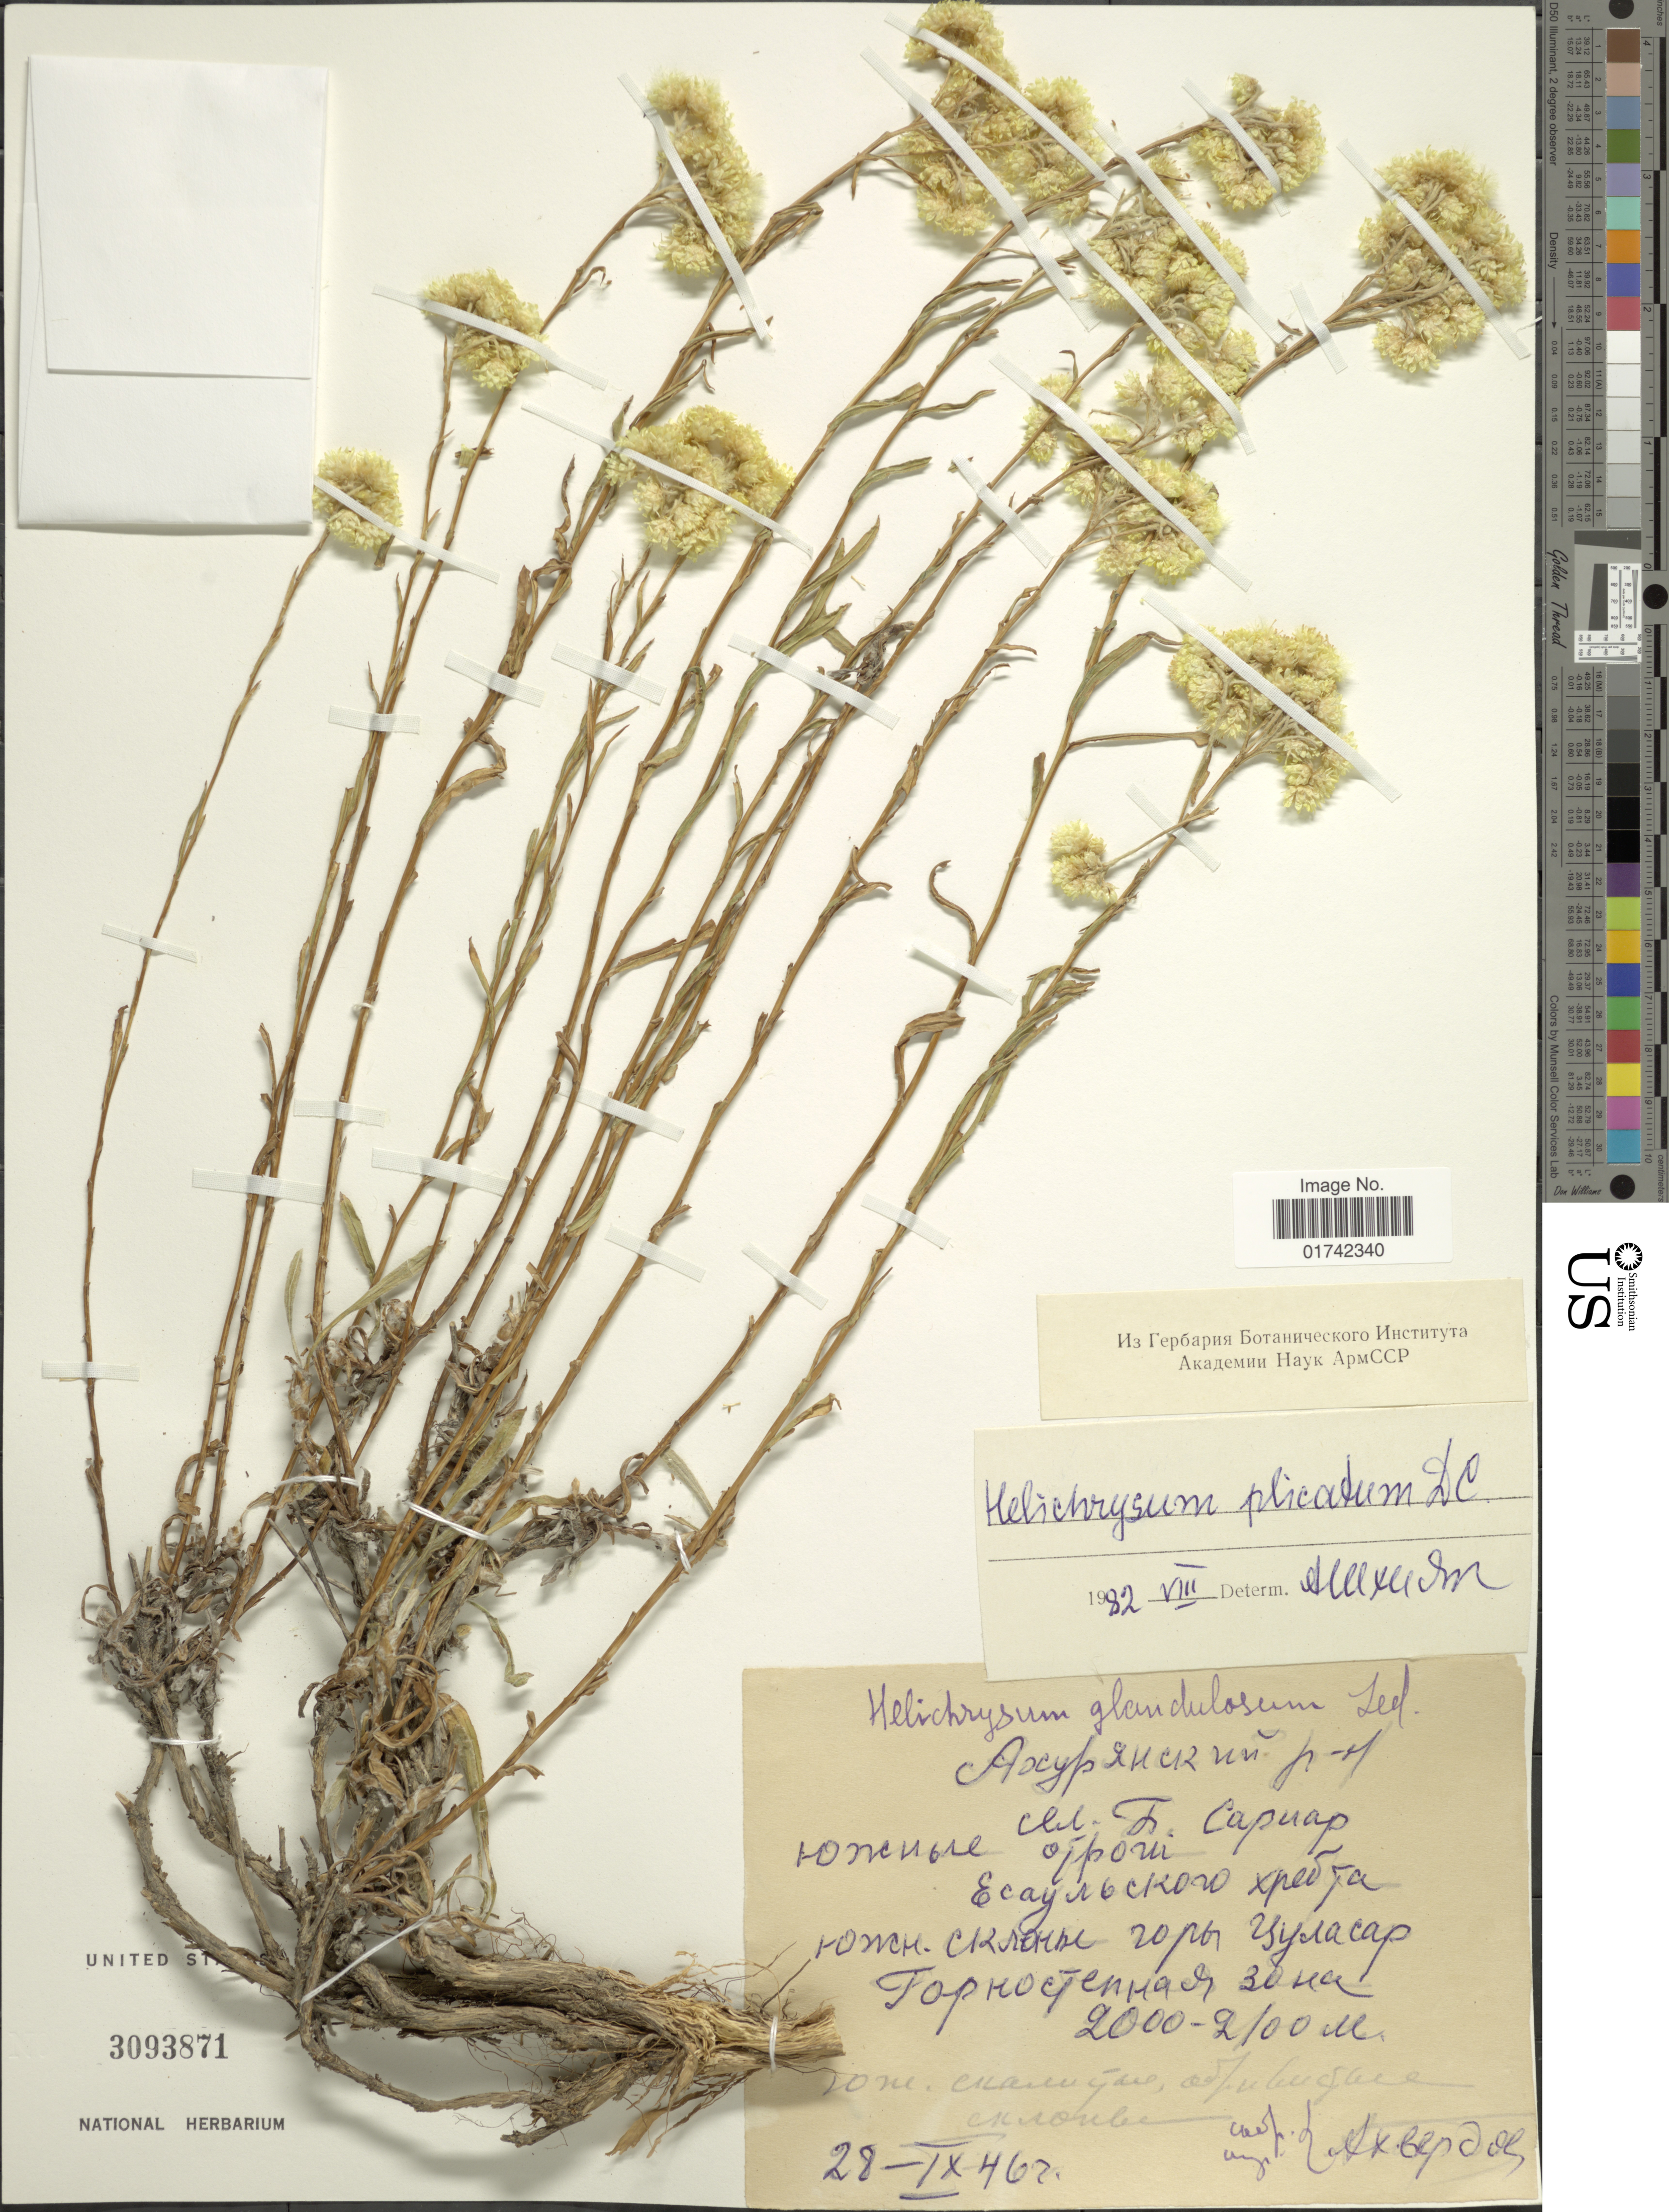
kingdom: Plantae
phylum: Tracheophyta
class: Magnoliopsida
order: Asterales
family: Asteraceae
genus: Helichrysum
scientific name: Helichrysum plicatum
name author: DC.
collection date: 1962-09-28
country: Armenia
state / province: Shirak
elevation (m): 2000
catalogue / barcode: US 3093871